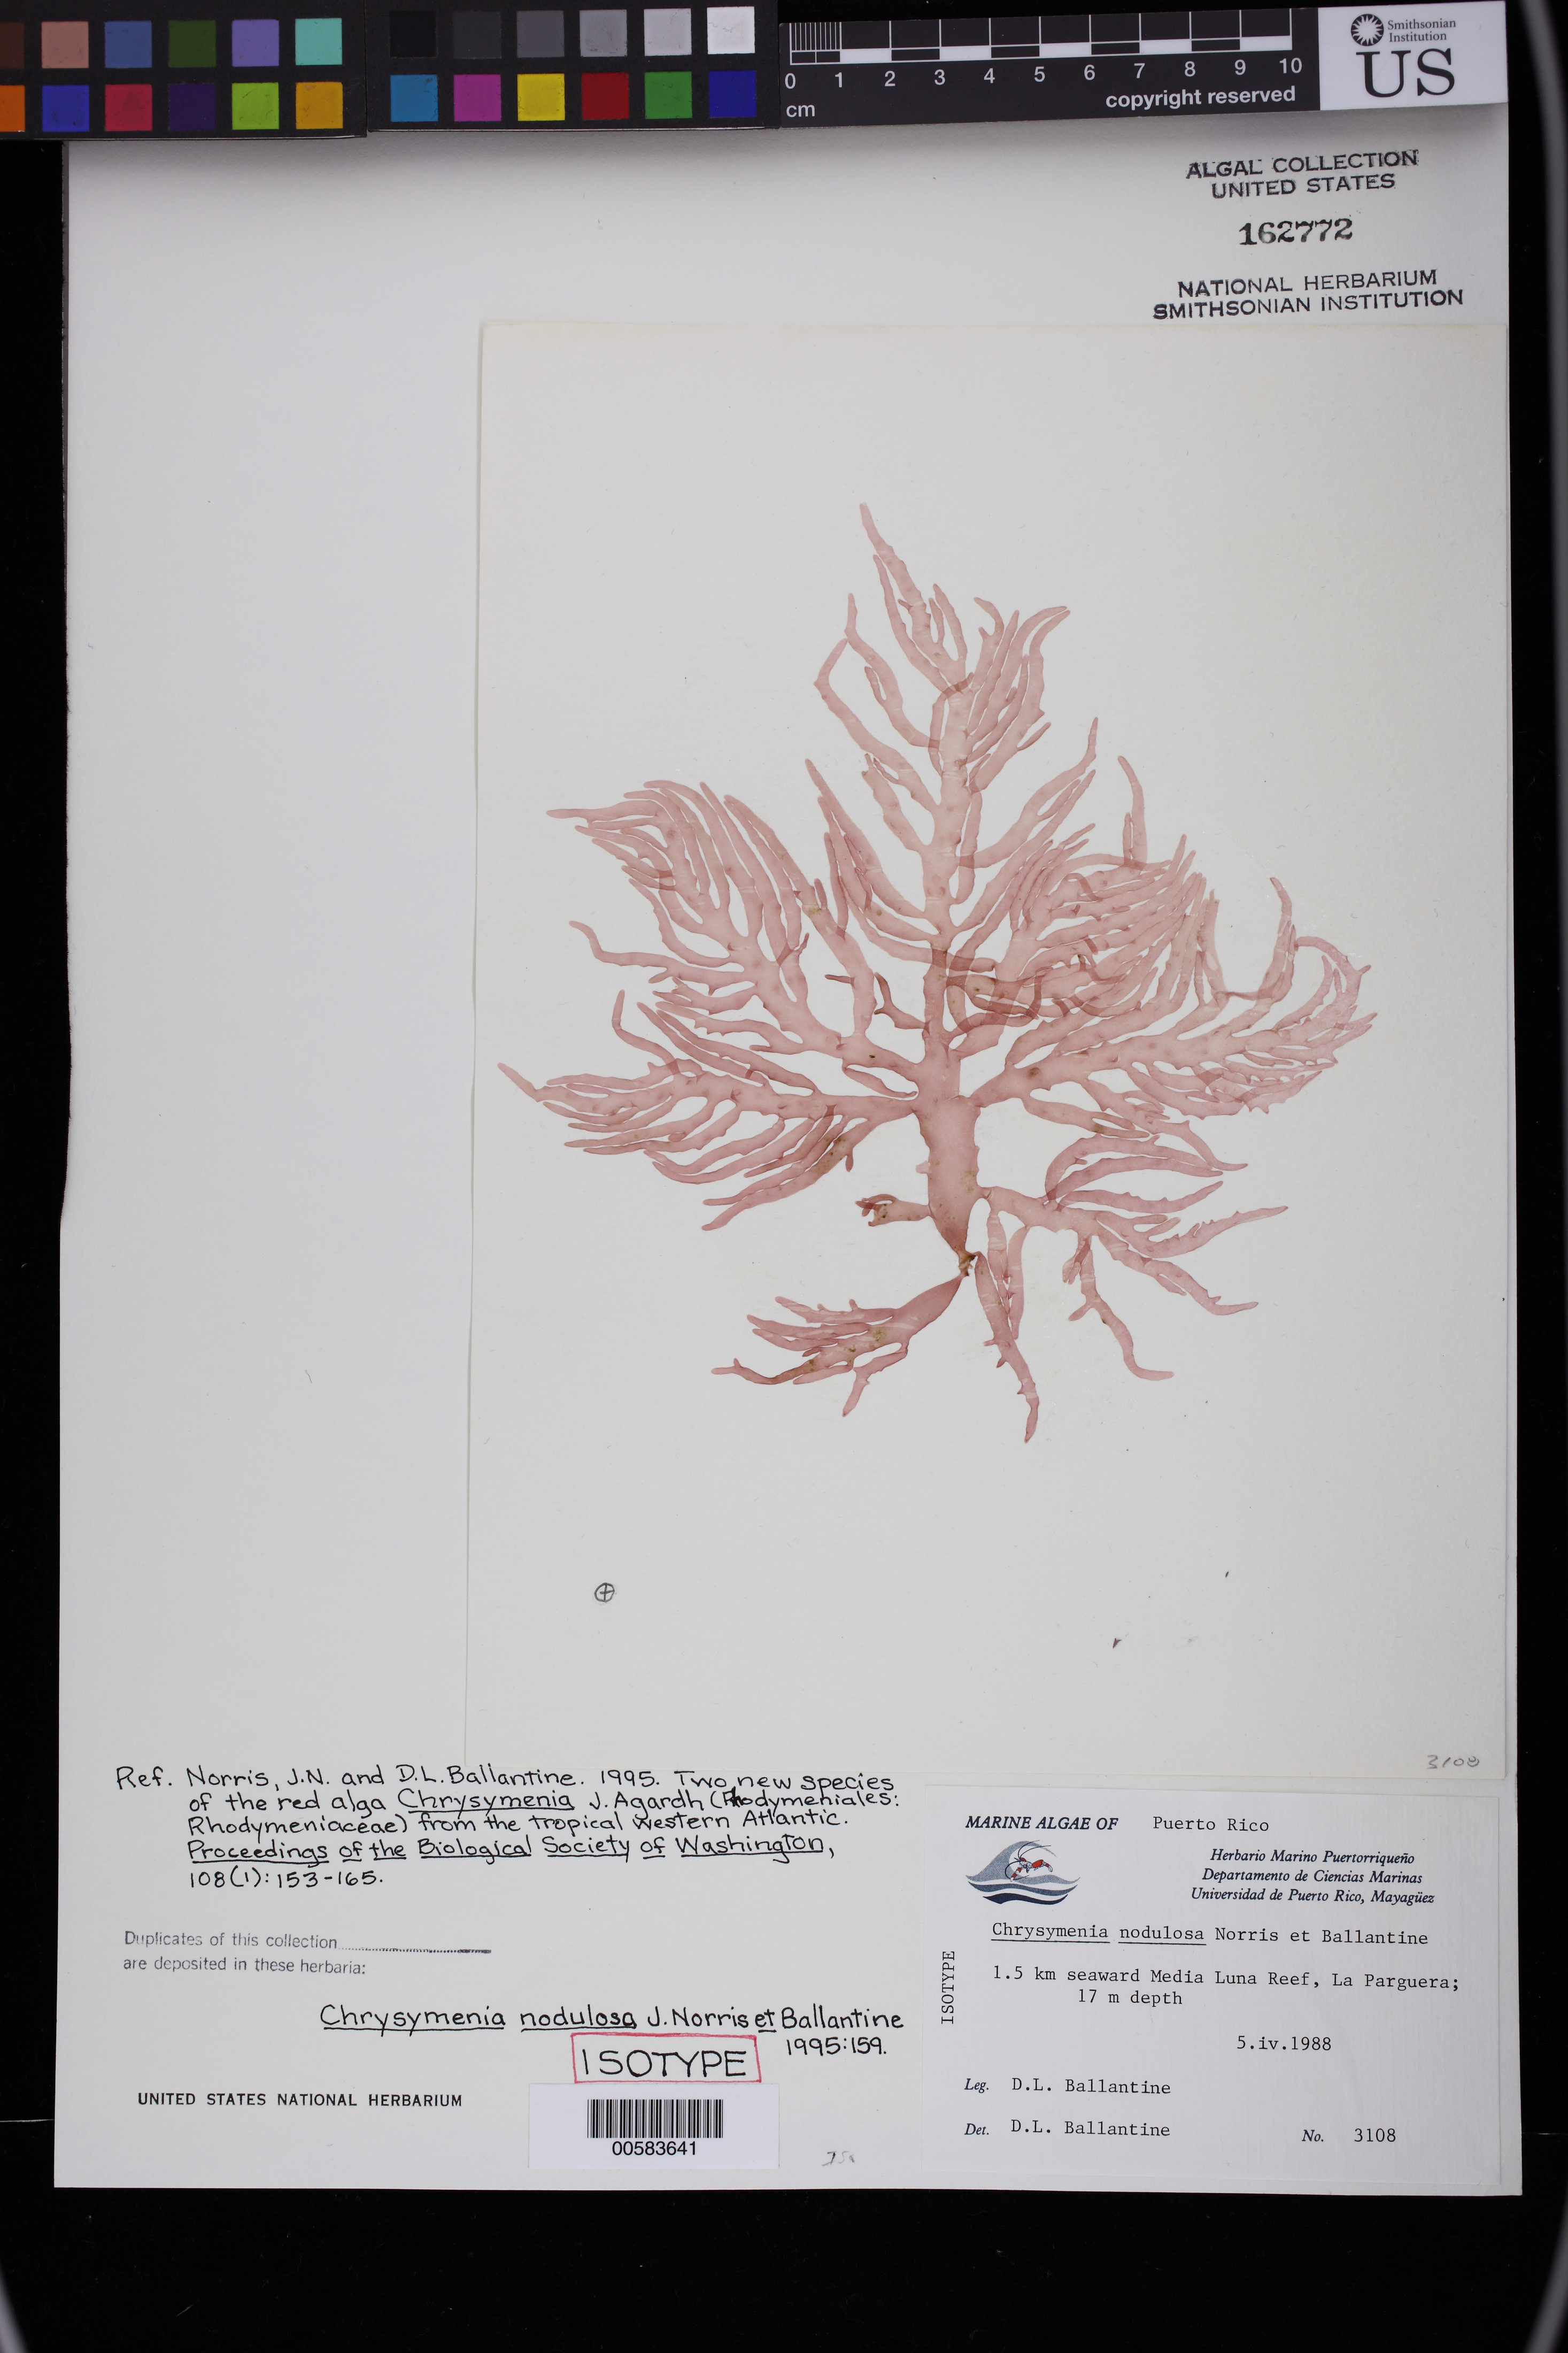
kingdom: Plantae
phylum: Rhodophyta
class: Florideophyceae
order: Rhodymeniales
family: Rhodymeniaceae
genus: Chrysymenia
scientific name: Chrysymenia nodulosa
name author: J.N. Norris & D.L. Ballant.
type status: Isotype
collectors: D.L. Ballantine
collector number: DLB 3108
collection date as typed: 05 Apr 1988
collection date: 1988-04-05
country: Puerto Rico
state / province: Lajas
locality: La Parguera, 1.5 km seaward Media Luna Reef.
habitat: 17 m depth.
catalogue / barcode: US 162772